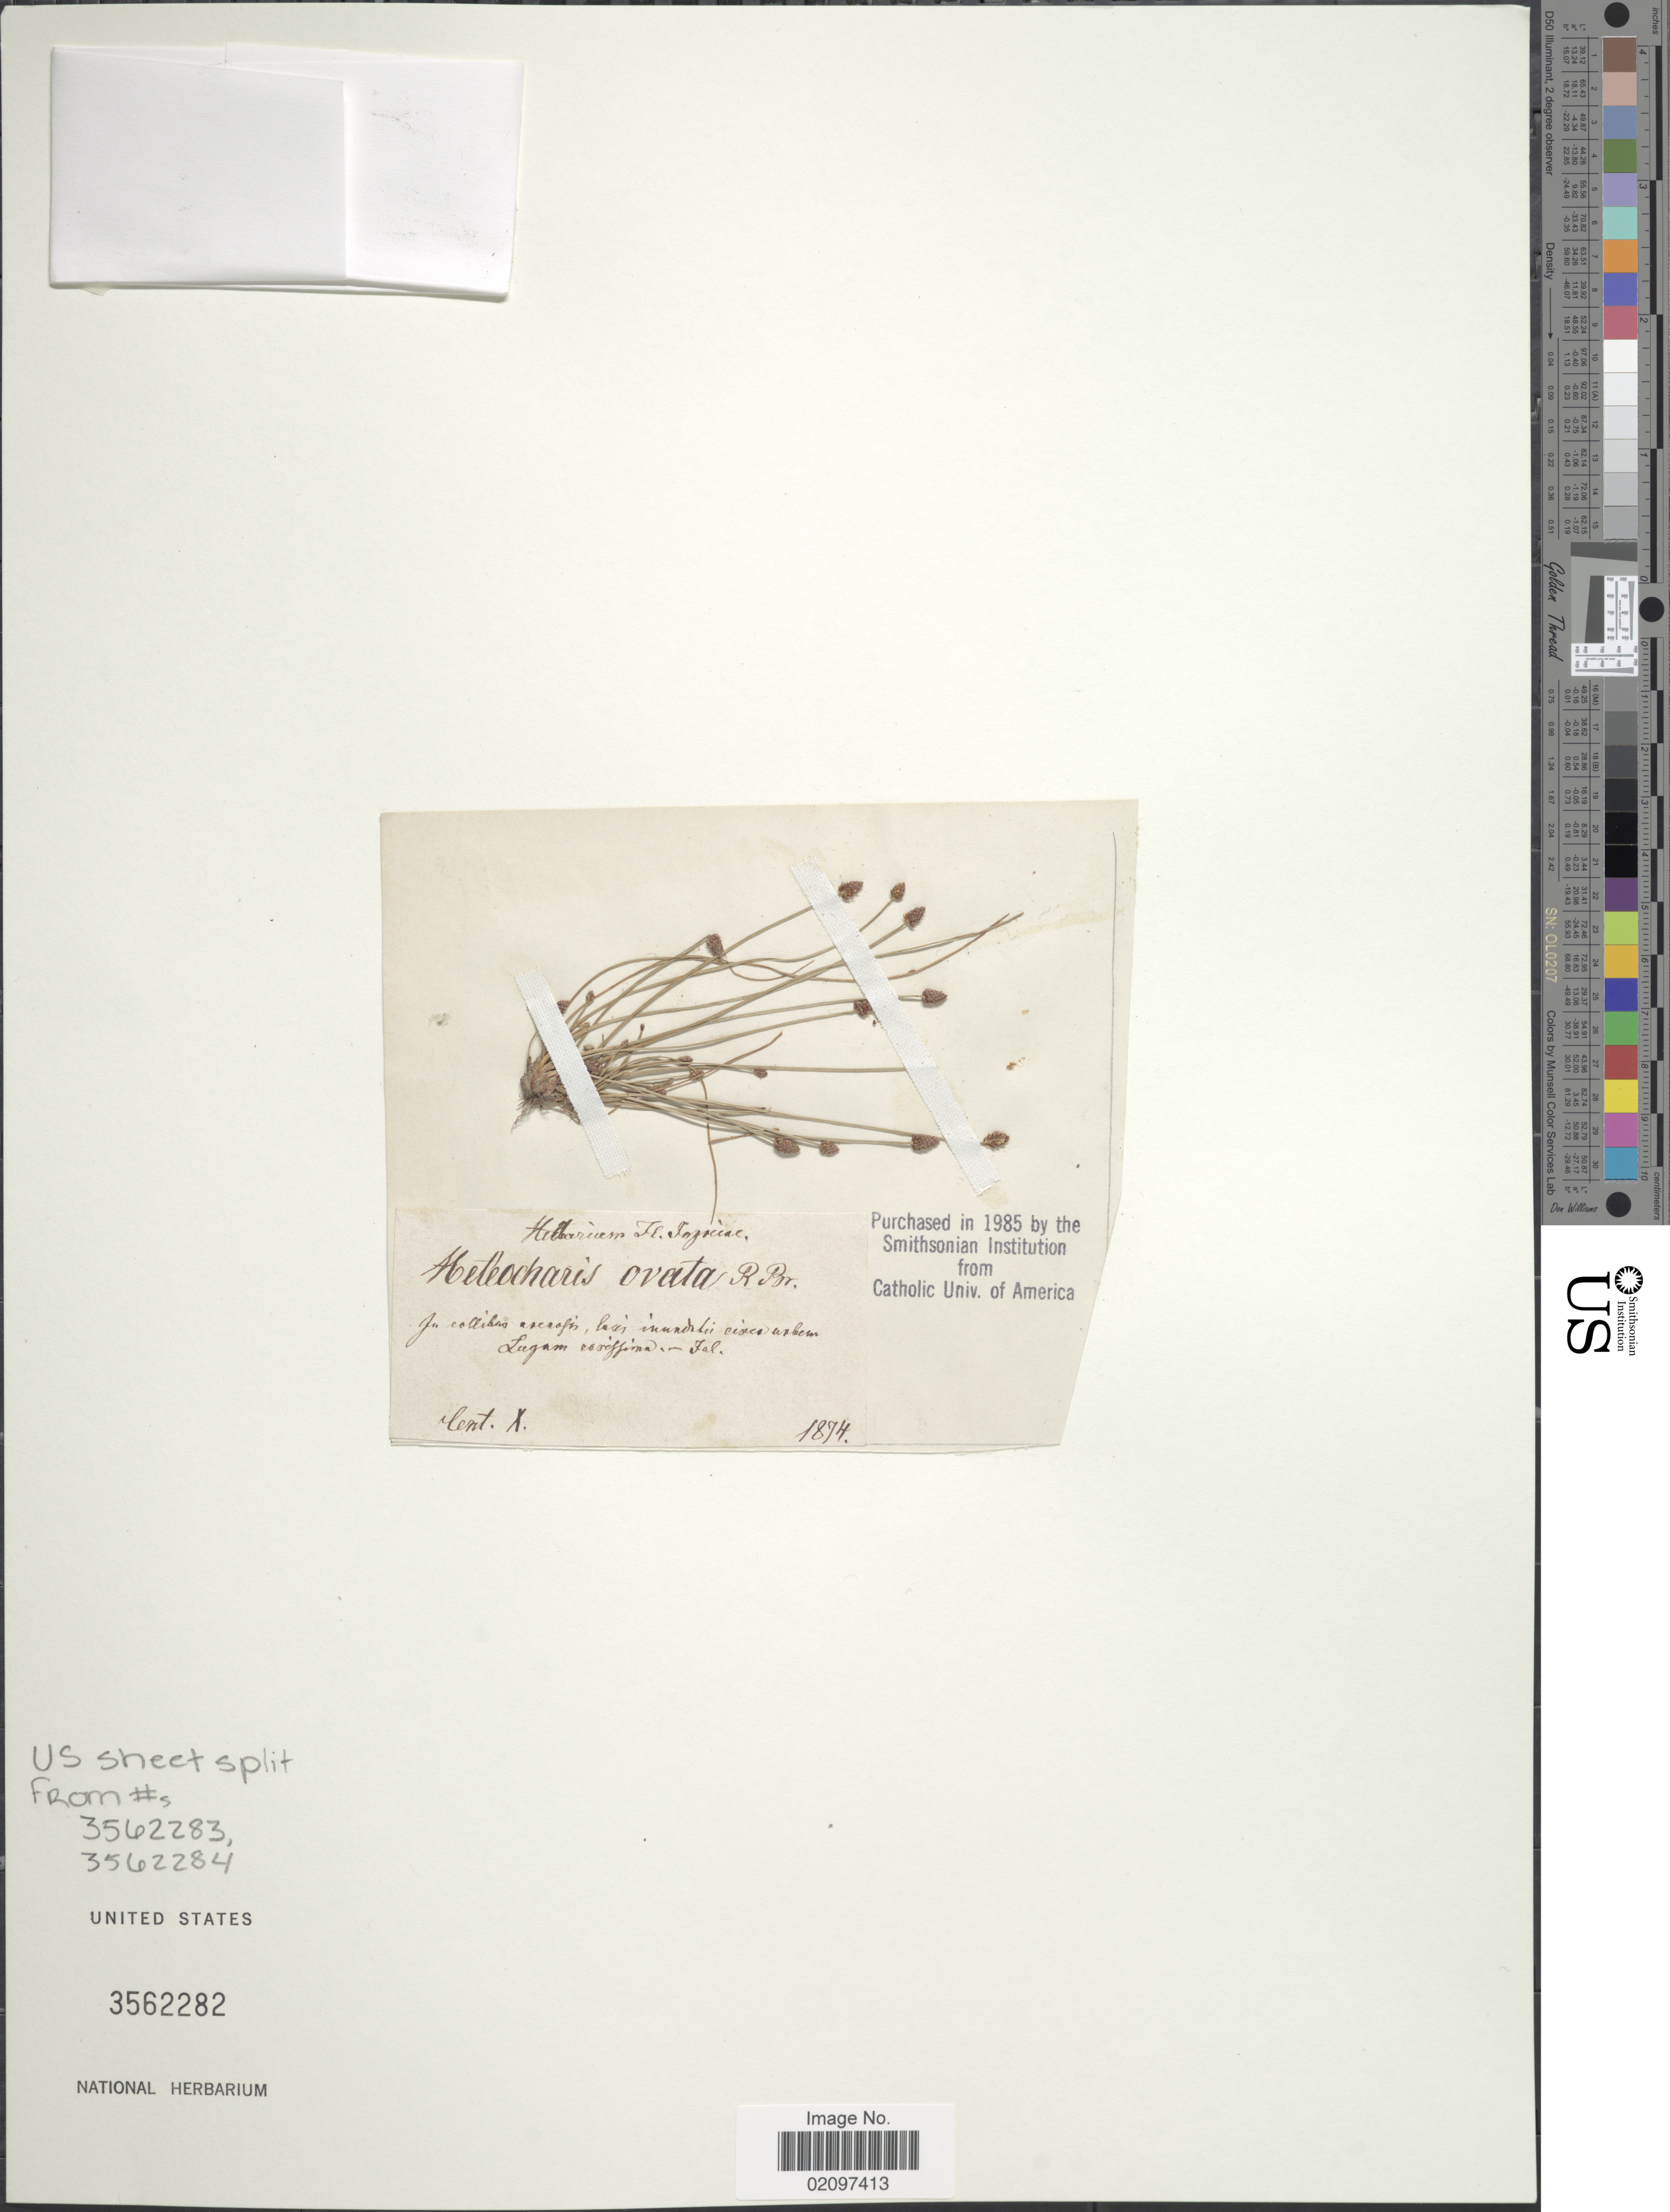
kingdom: Plantae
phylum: Tracheophyta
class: Liliopsida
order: Poales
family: Cyperaceae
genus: Eleocharis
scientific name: Eleocharis ovata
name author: (Roth) Roem. & Schult.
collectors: Herbarium Florae Ingricae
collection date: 1874-07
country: Albania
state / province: Gjirokastër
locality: In collibus av[illegible text]fis, locis inundatis circa urbem, Lugam [illegible text].[interpreted]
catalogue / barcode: US 3562282